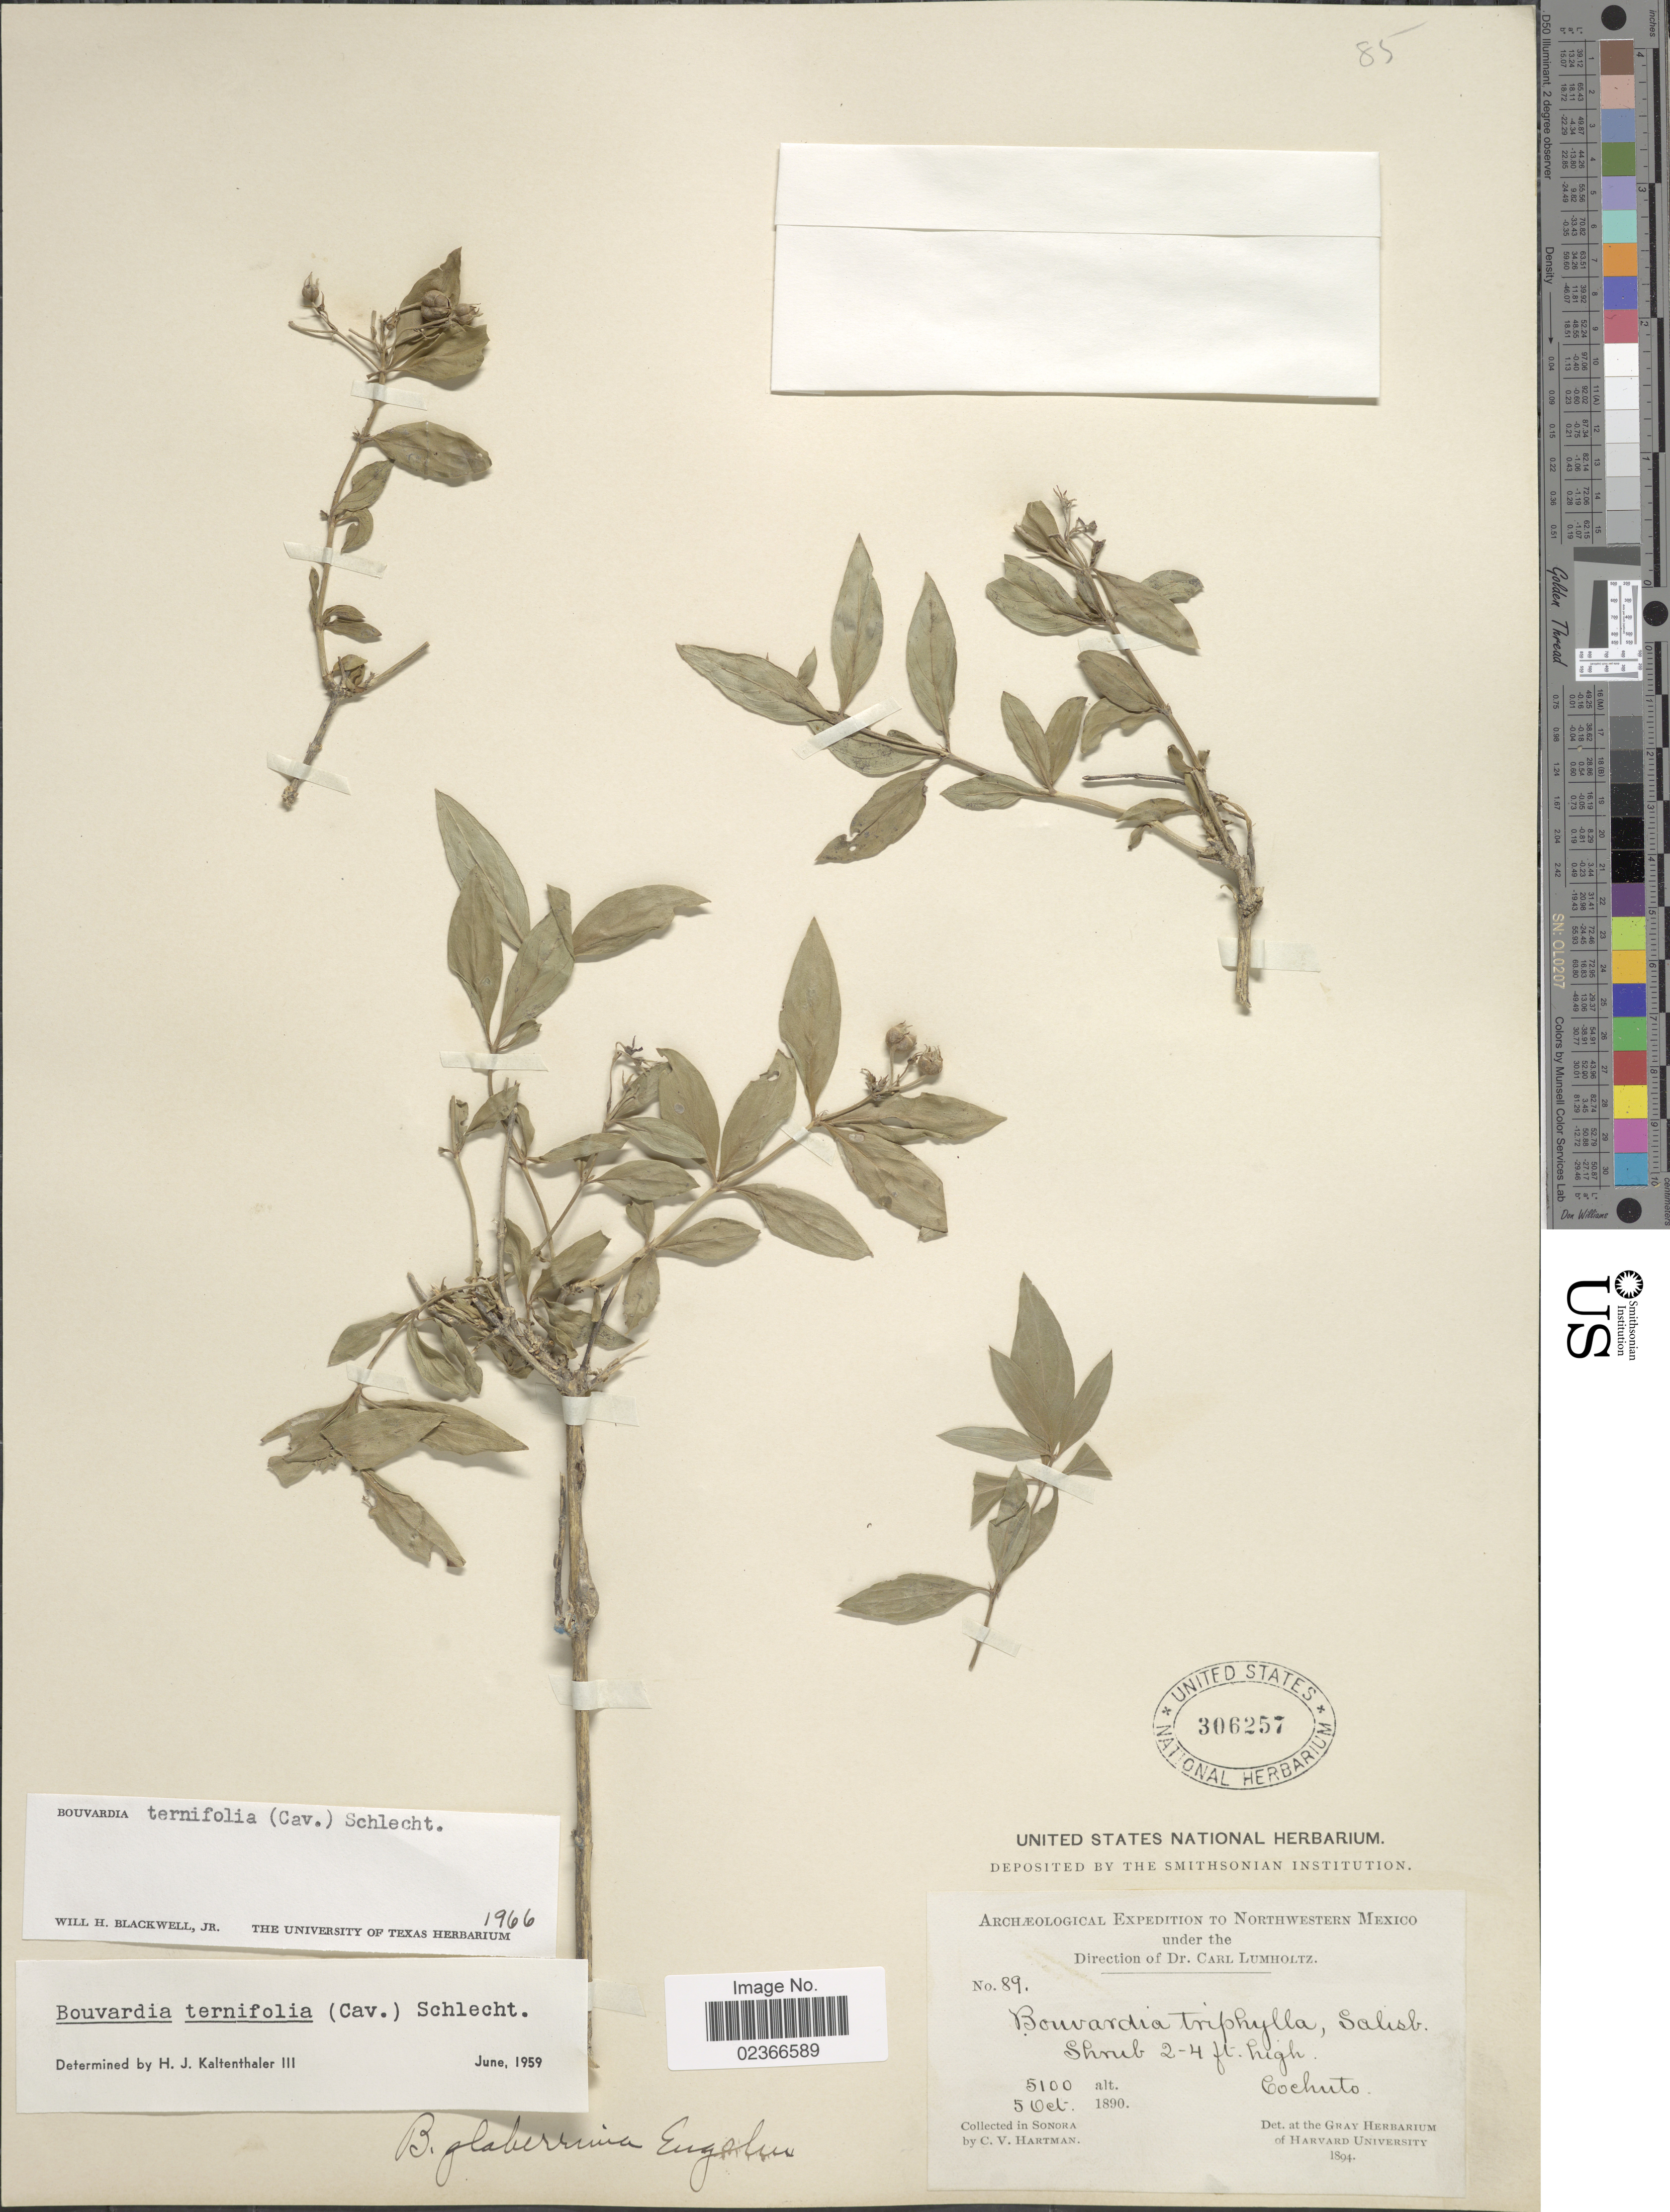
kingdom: Plantae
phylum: Tracheophyta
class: Magnoliopsida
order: Gentianales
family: Rubiaceae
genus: Bouvardia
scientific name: Bouvardia ternifolia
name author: (Cav.) Schltdl.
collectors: C. V. Hartman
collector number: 89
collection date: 1890-10-05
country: Mexico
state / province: Sonora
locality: Northwestern Mexico. Cochuto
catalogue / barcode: US 306257